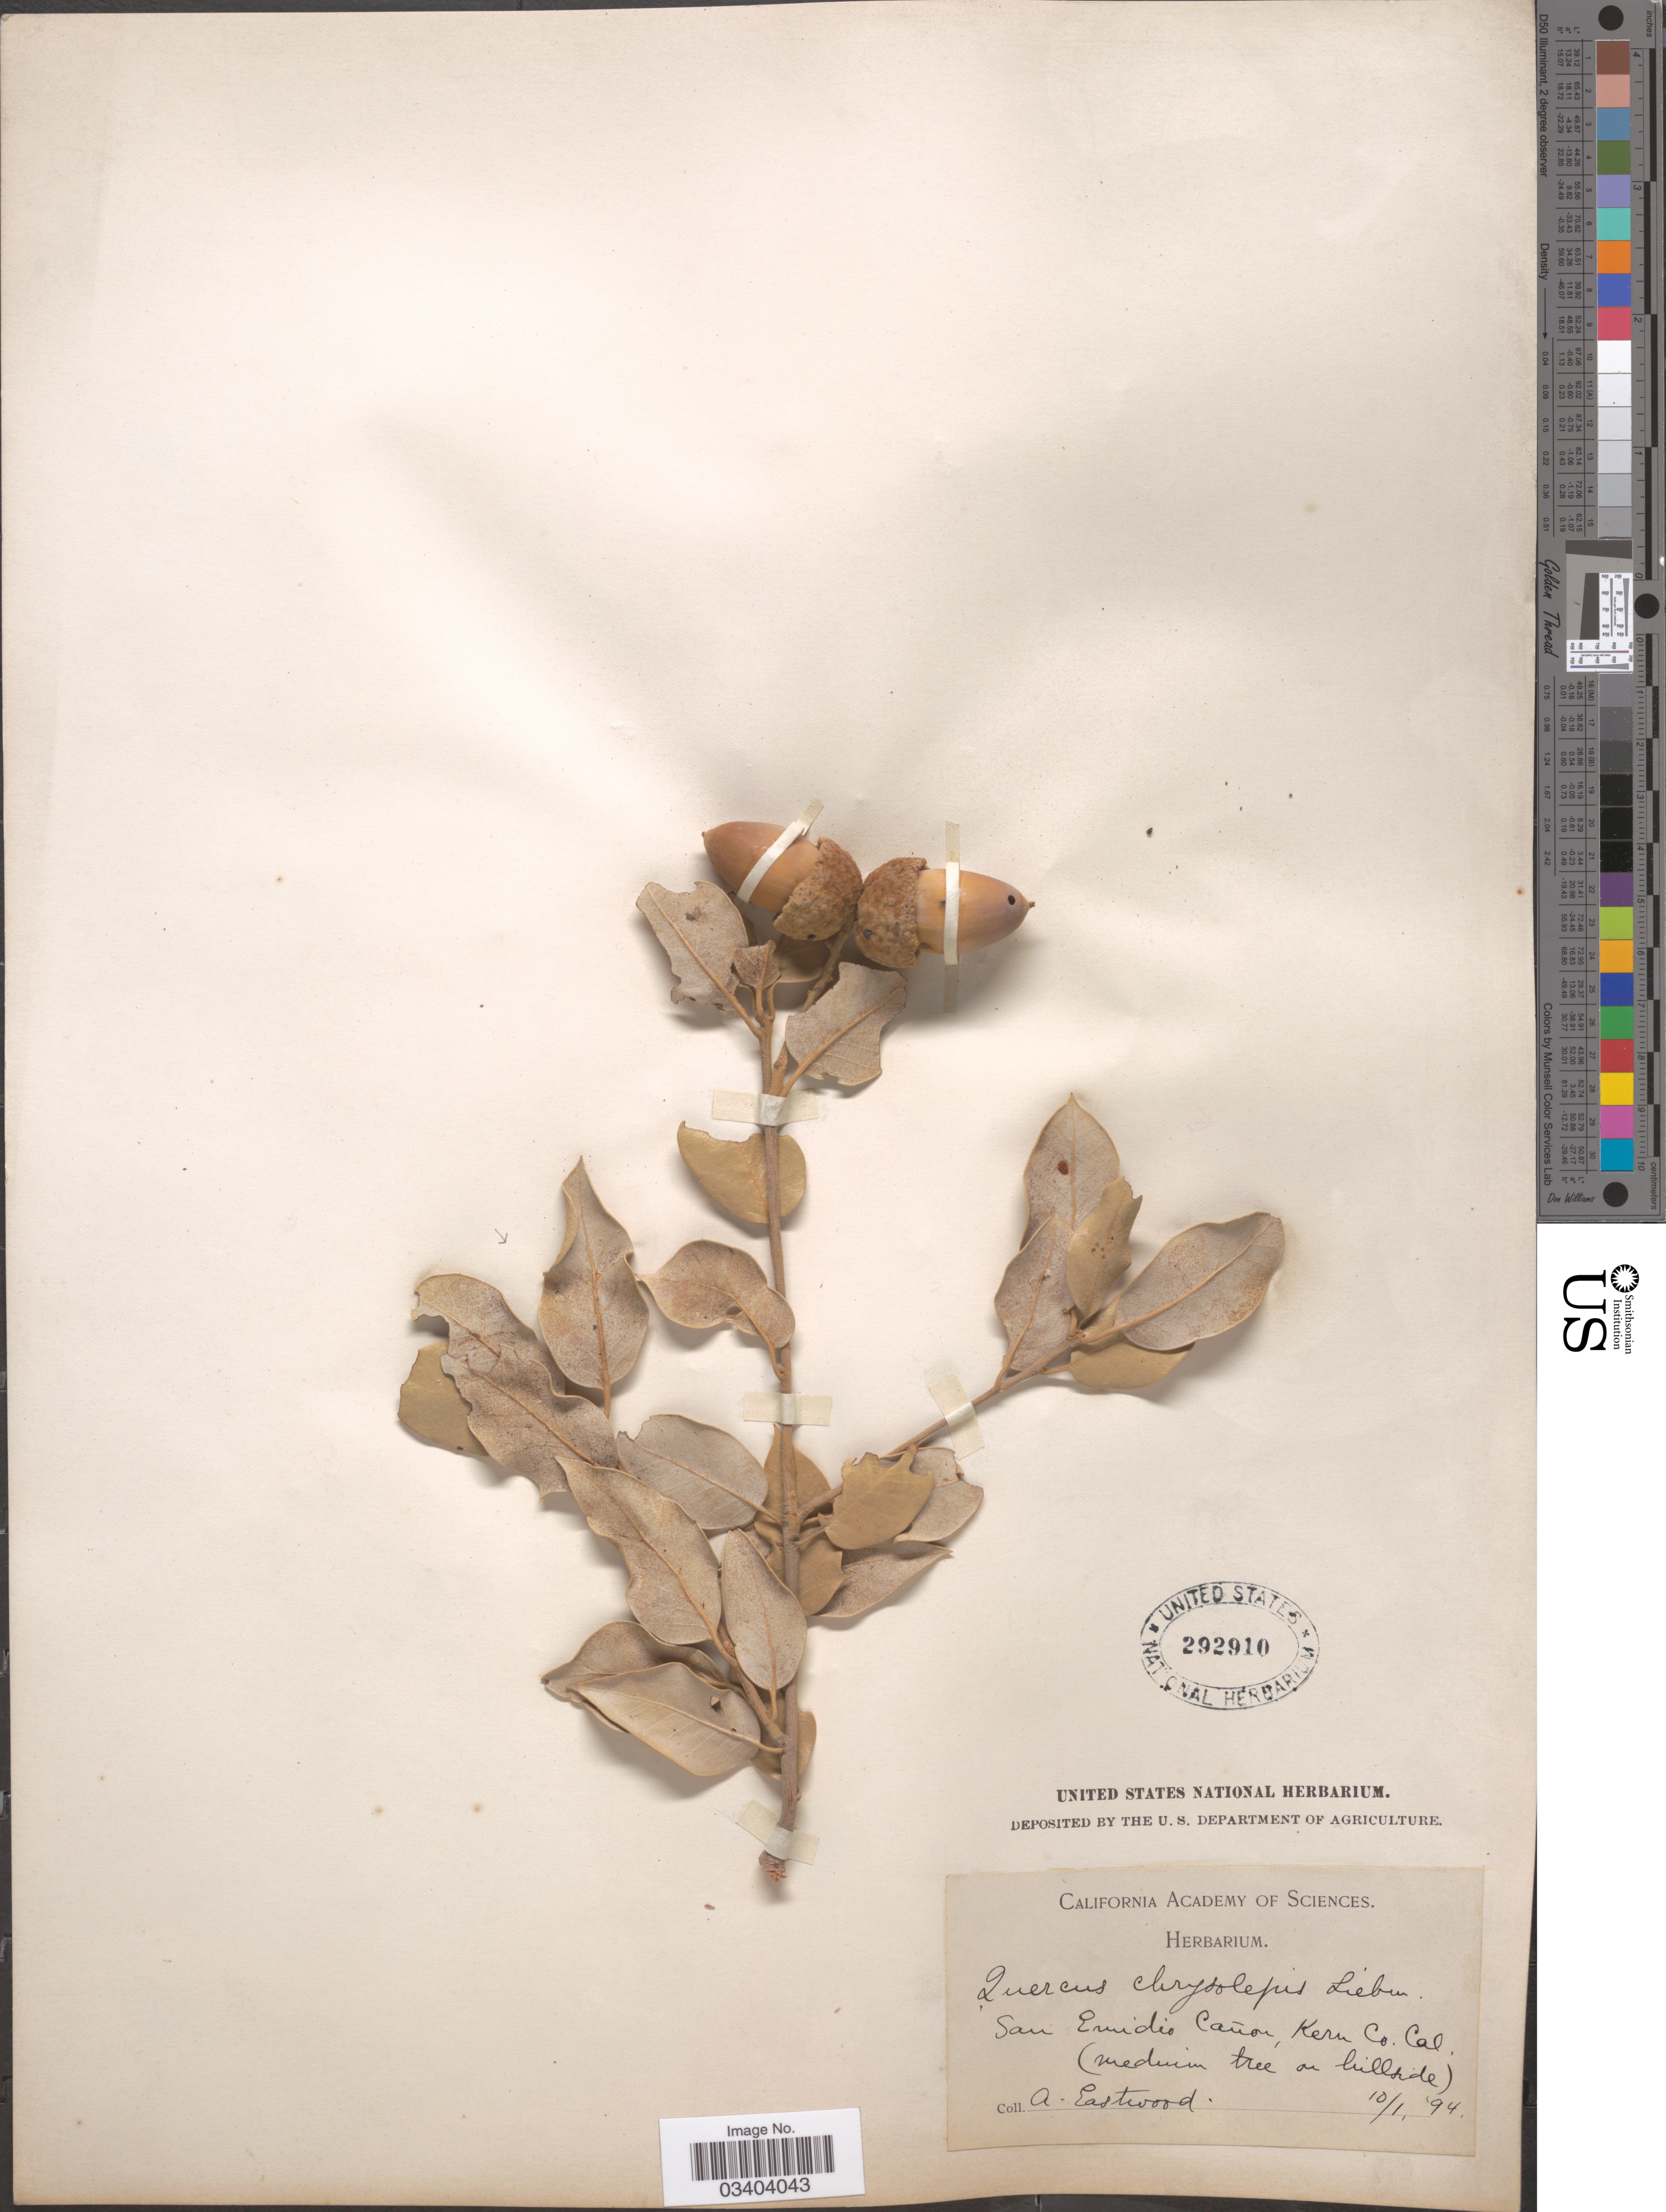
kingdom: Plantae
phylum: Tracheophyta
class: Magnoliopsida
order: Fagales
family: Fagaceae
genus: Quercus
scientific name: Quercus chrysolepis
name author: Liebm.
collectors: A. Eastwood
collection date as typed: Transcribed d/m/y: 1/10/94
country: United States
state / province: California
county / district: Kern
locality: San Emidio Cañon, Kern Co.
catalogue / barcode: US 292910